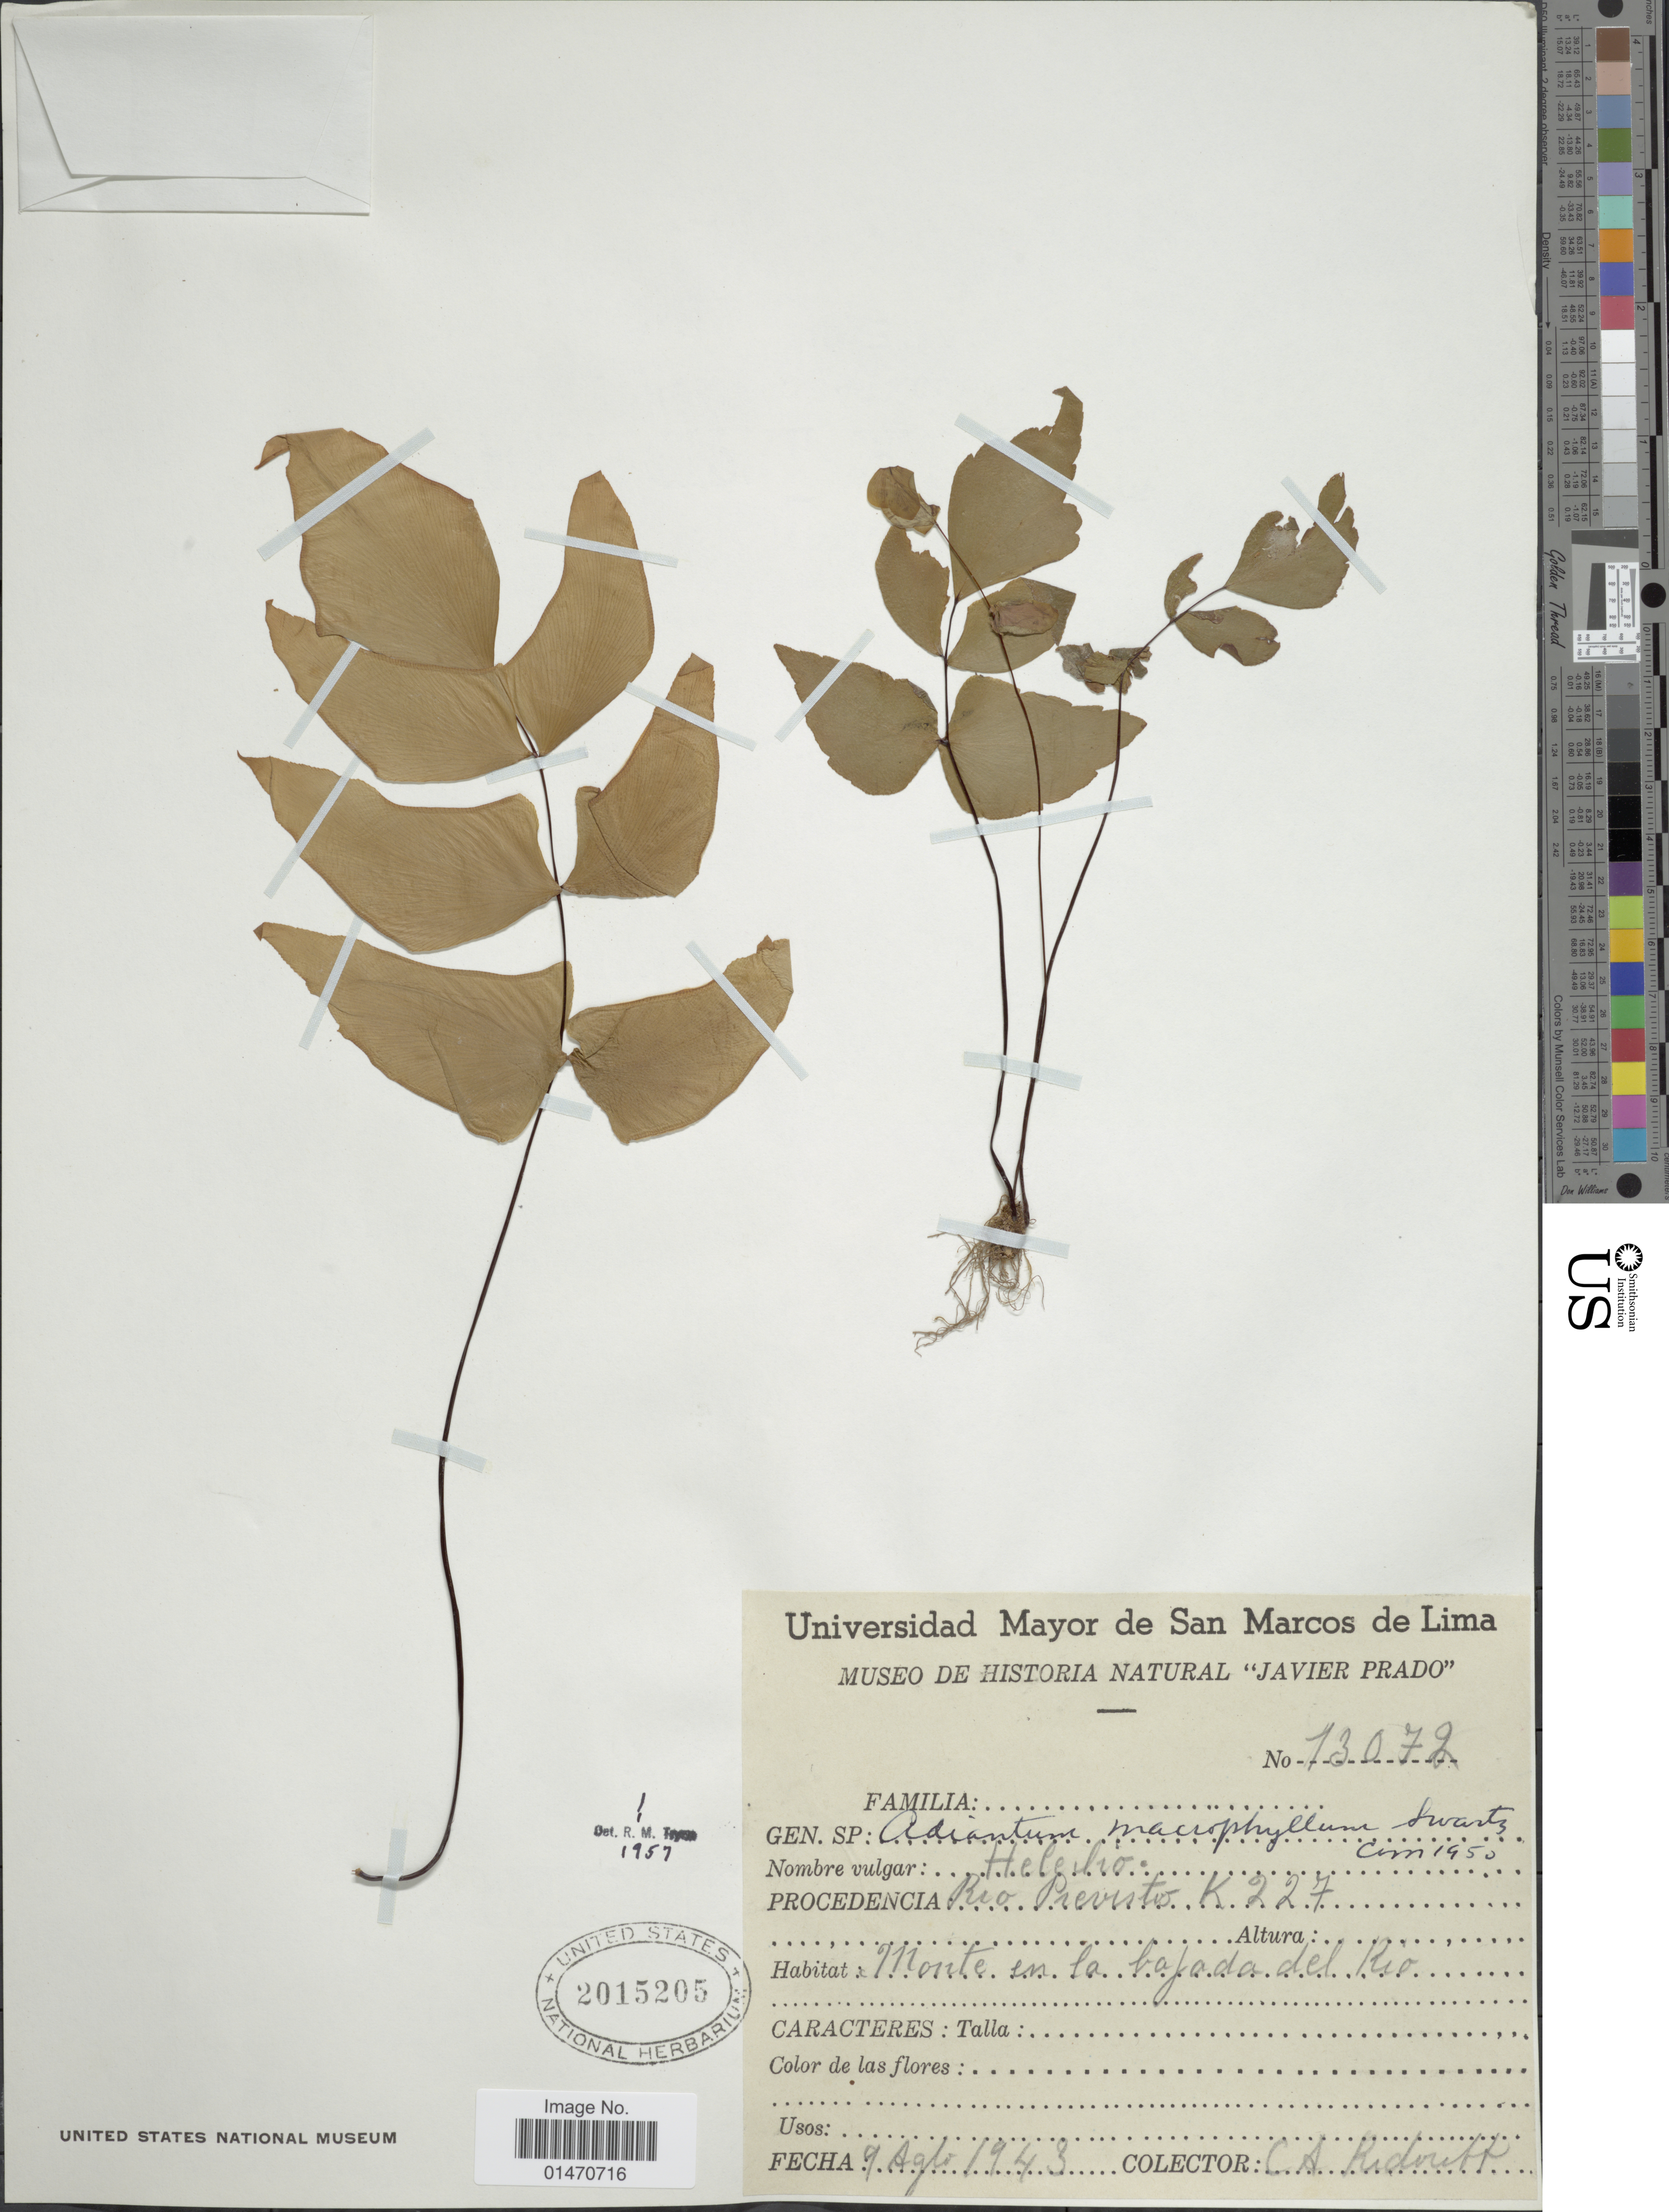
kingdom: Plantae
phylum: Tracheophyta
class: Polypodiopsida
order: Polypodiales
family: Pteridaceae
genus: Adiantum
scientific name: Adiantum macrophyllum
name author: Sw.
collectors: C. Ridoutt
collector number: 13072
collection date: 1943-08-09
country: Peru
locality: Río Previsto (K 227), monte en la bajada del río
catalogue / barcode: US 2015205